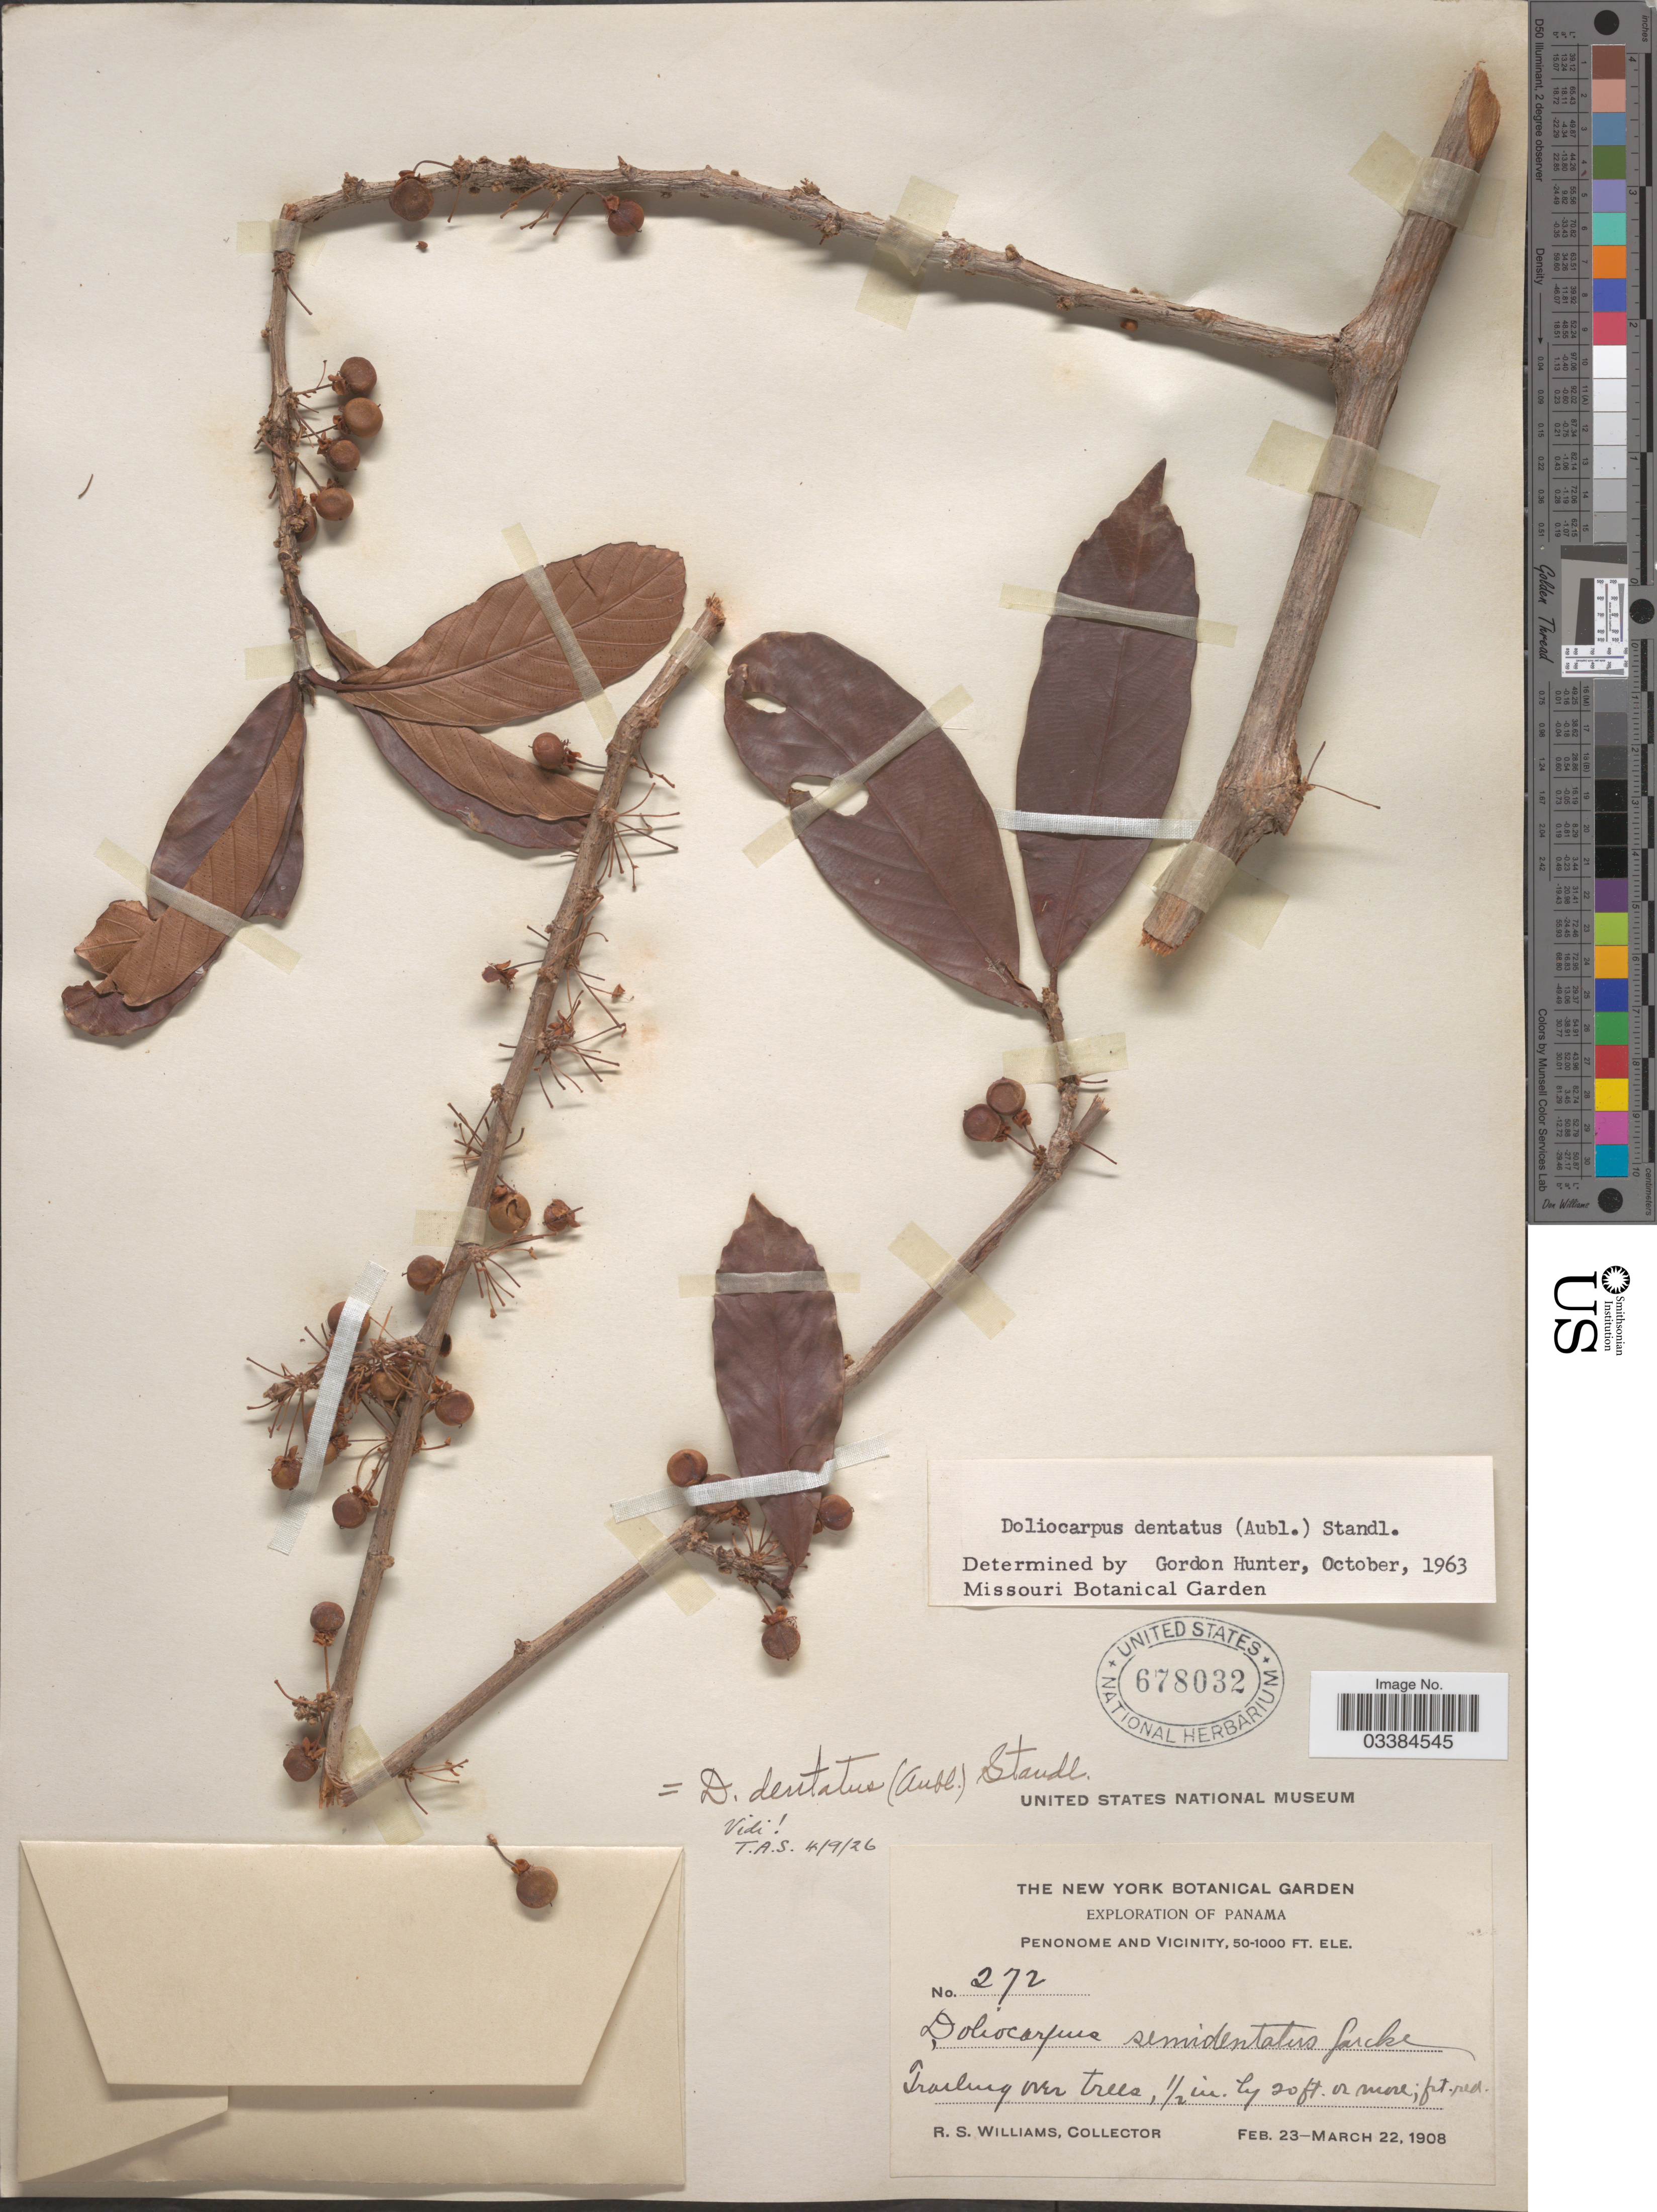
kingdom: Plantae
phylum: Tracheophyta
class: Magnoliopsida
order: Dilleniales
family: Dilleniaceae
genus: Doliocarpus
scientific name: Doliocarpus dentatus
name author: (Aubl.) Standl.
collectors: R. S. Williams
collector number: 272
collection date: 1908-02-23/1908-03-22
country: Panama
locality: Penonome and Vicinity.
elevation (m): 15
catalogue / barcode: US 678032